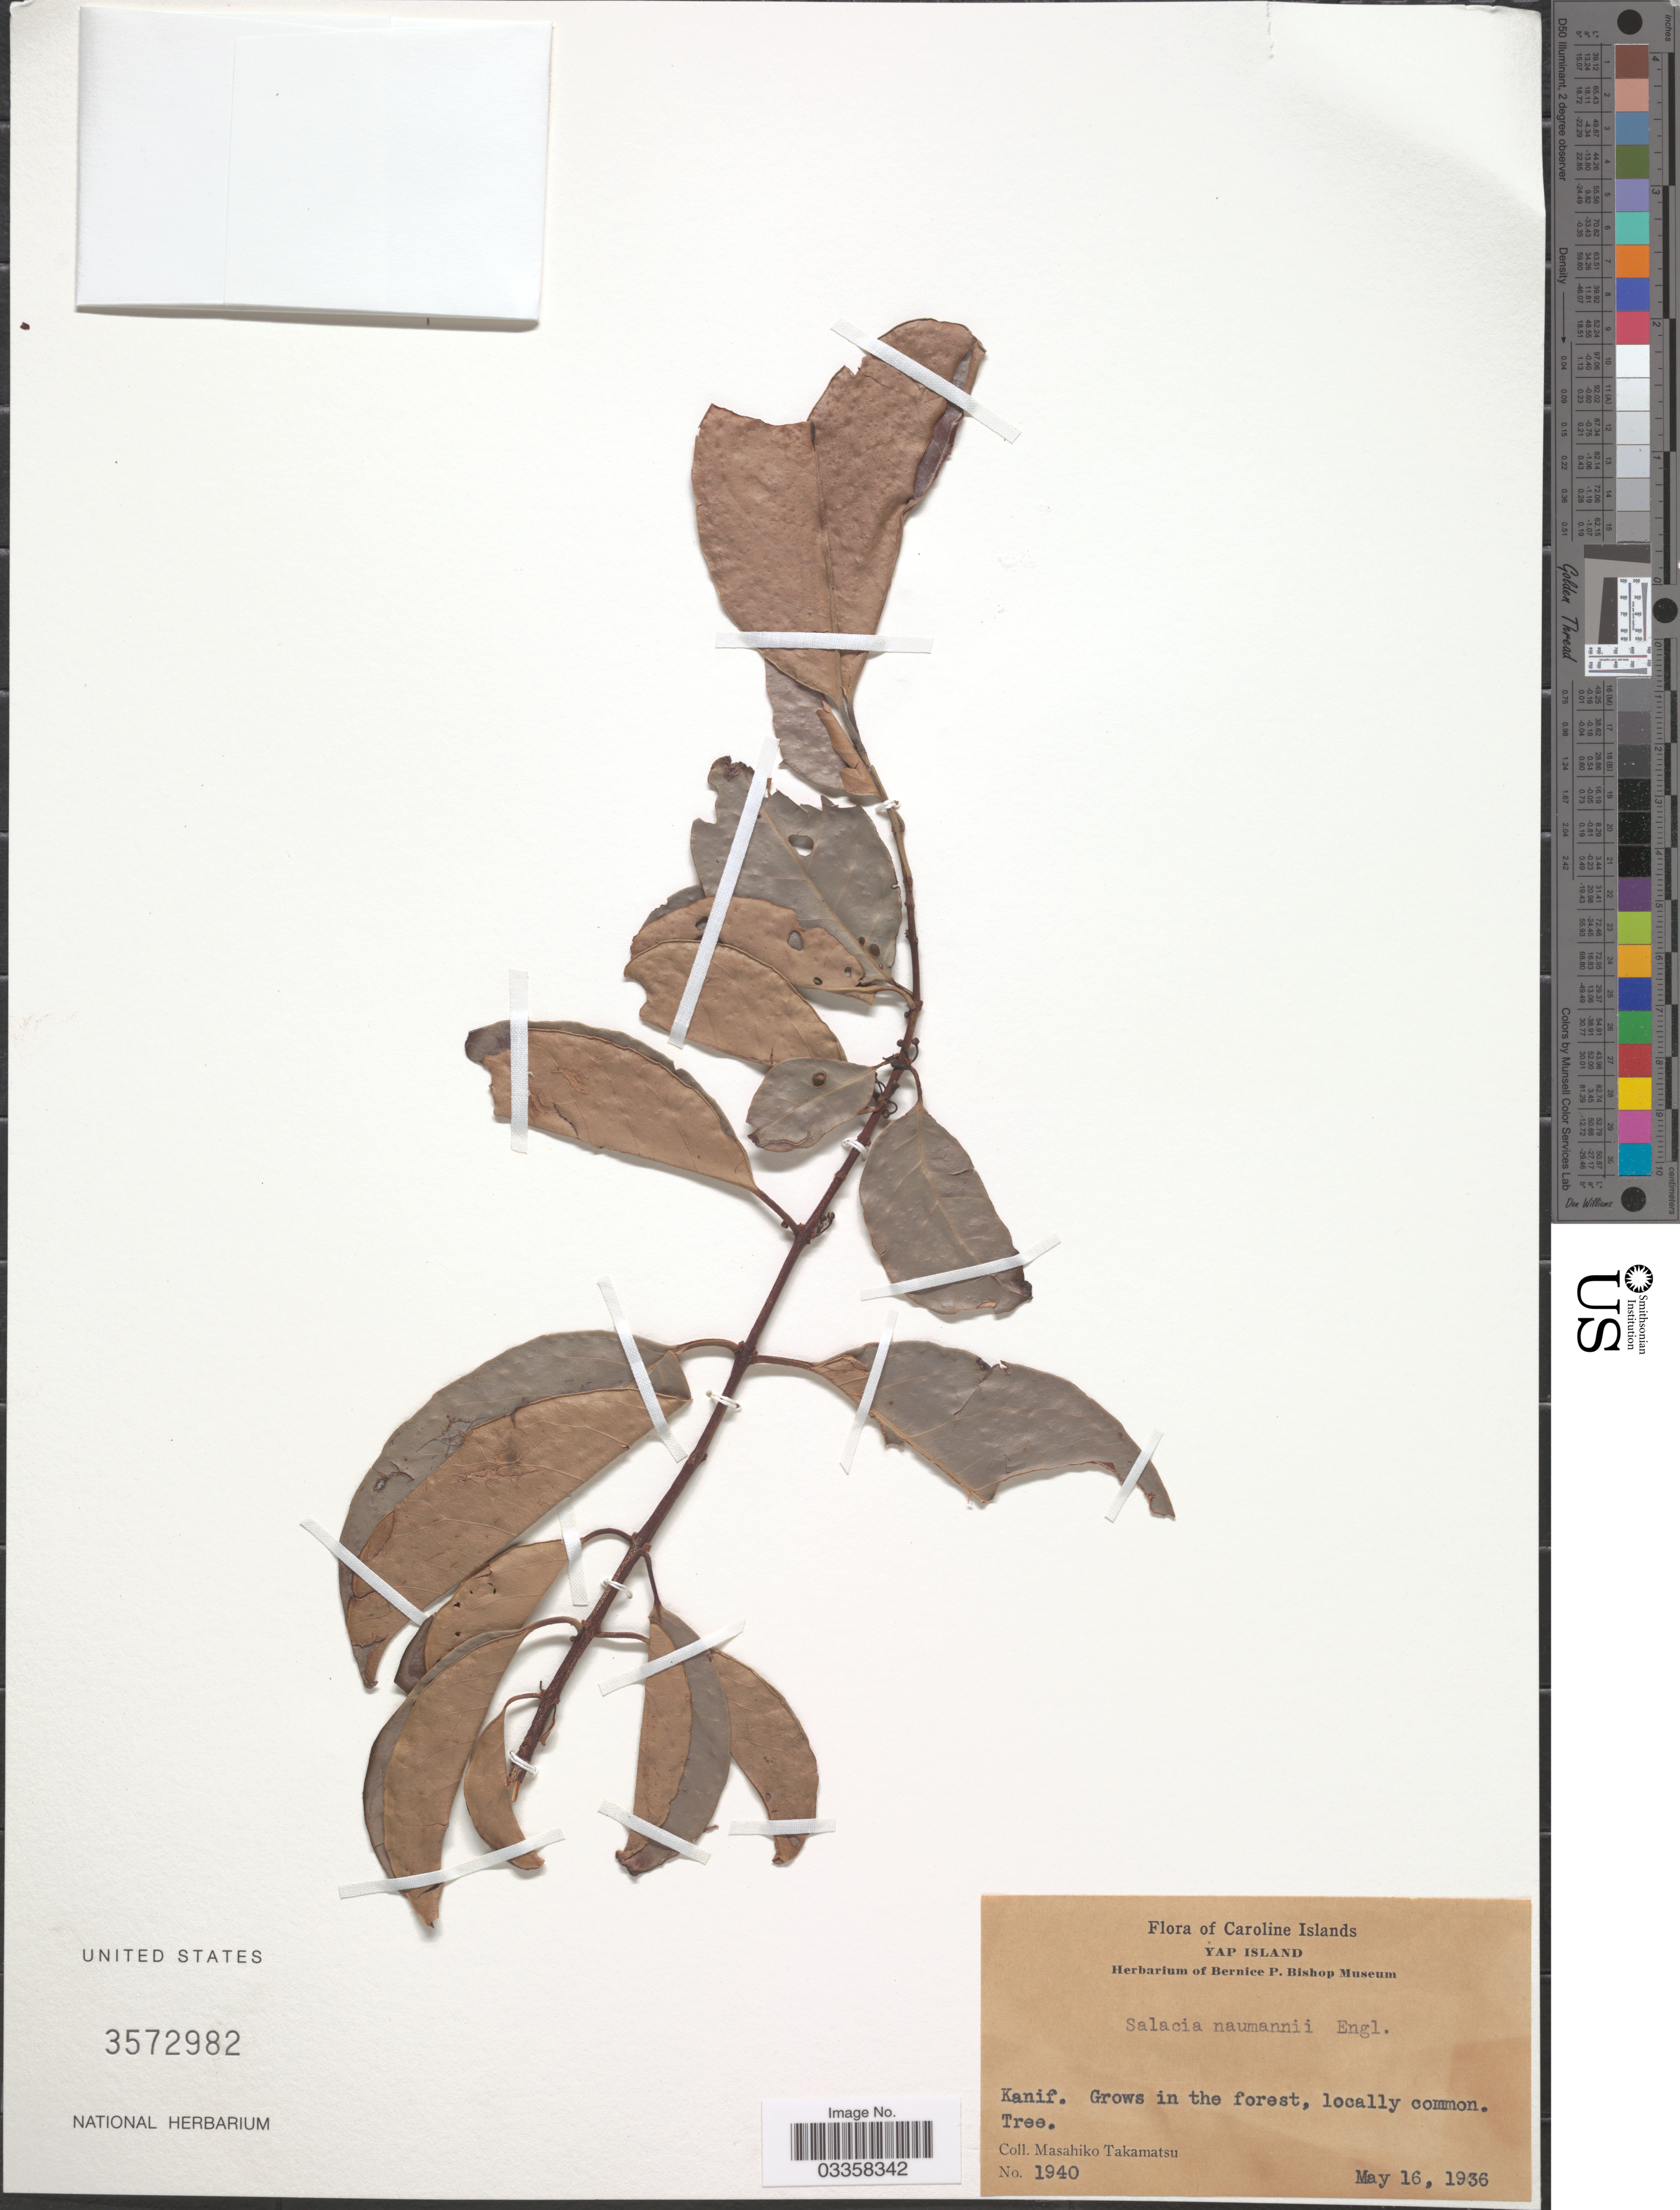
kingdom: Plantae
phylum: Tracheophyta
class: Magnoliopsida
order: Celastrales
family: Celastraceae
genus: Salacia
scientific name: Salacia prinoides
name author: (Willd.) DC.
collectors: M. Takamatsu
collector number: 1940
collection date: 1936-05-16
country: Micronesia, Federated States of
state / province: Yap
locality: Caroline Islands. Yap Island. Kanif. [unsure placement]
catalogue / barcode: US 3572982